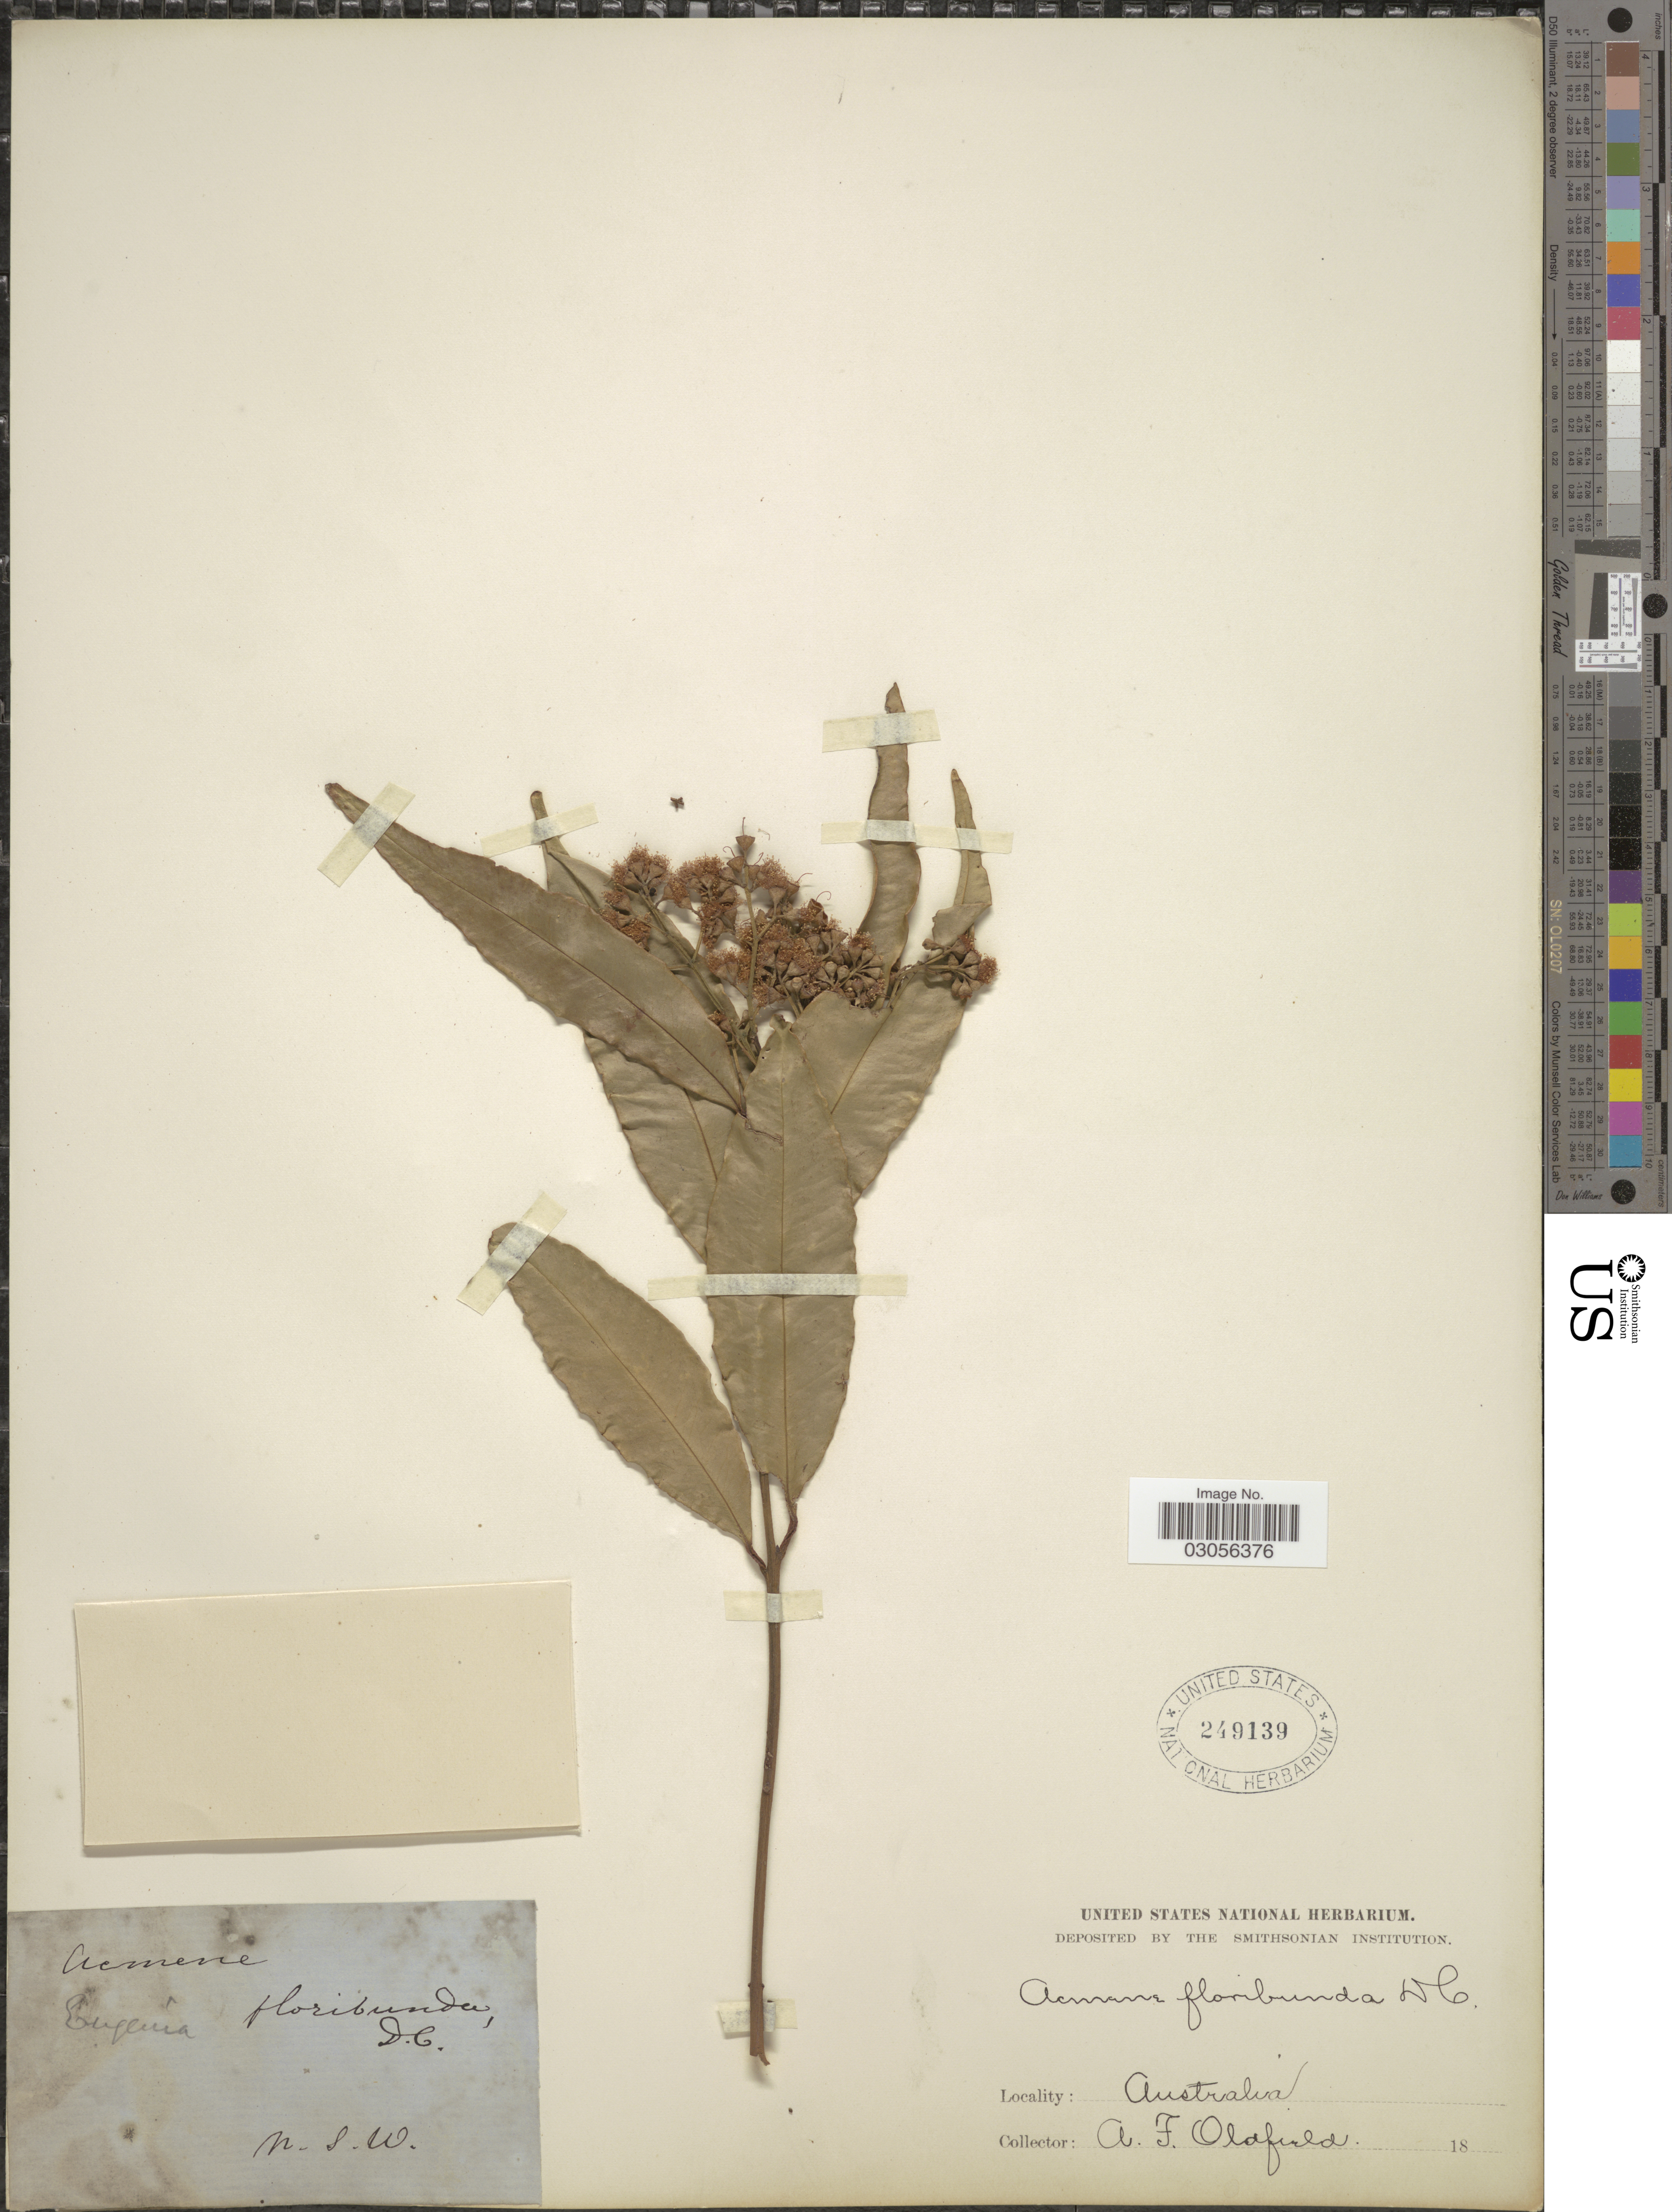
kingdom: Plantae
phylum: Tracheophyta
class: Magnoliopsida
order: Myrtales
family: Myrtaceae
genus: Syzygium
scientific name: Syzygium floribundum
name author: F. Muell.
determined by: Strong, Mark T., (BOT), Smithsonian Institution - National Museum of Natural History (UNITED STATES)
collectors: A. Oldfield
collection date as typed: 18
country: Australia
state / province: New South Wales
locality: N.S.W.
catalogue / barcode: US 249139